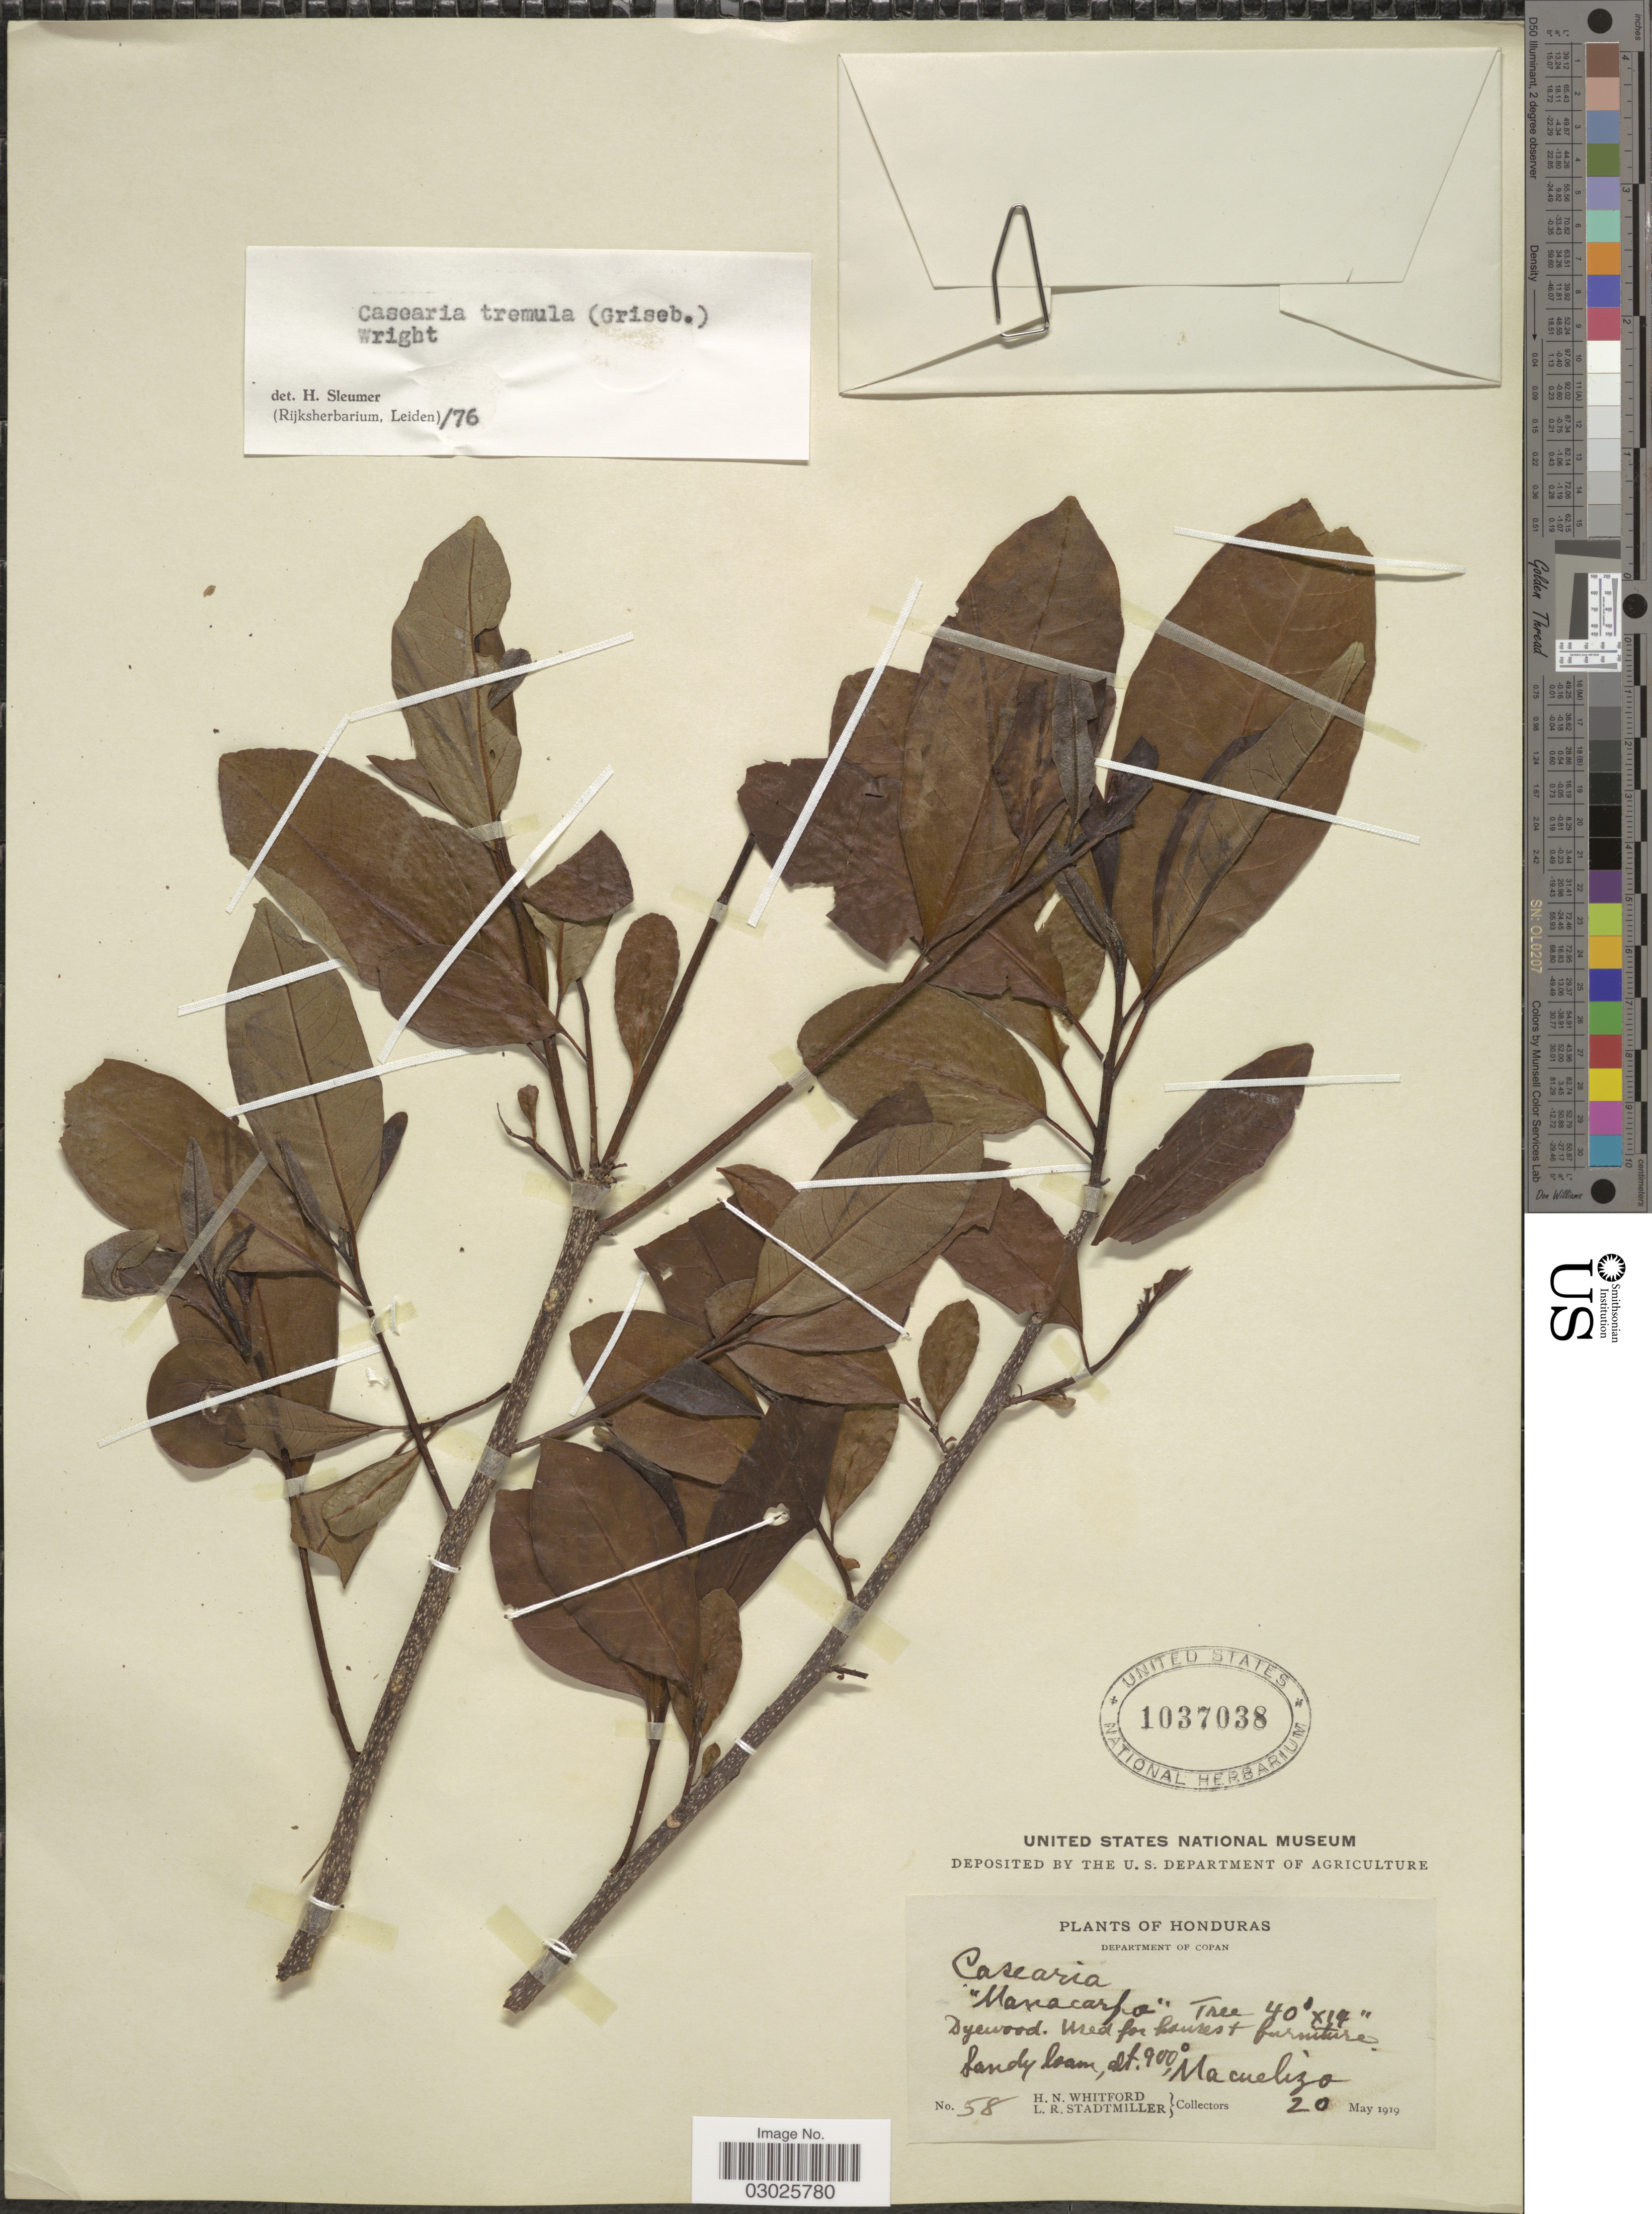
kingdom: Plantae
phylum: Tracheophyta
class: Magnoliopsida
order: Malpighiales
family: Salicaceae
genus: Casearia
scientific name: Casearia tremula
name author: (Griseb.) Griseb. ex C. Wright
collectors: H. N. Whitford & L. Stadtmiller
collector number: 58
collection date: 1919-05-20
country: Honduras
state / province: Copán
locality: Department of Copan. Macuelizo.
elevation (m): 274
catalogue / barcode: US 1037038